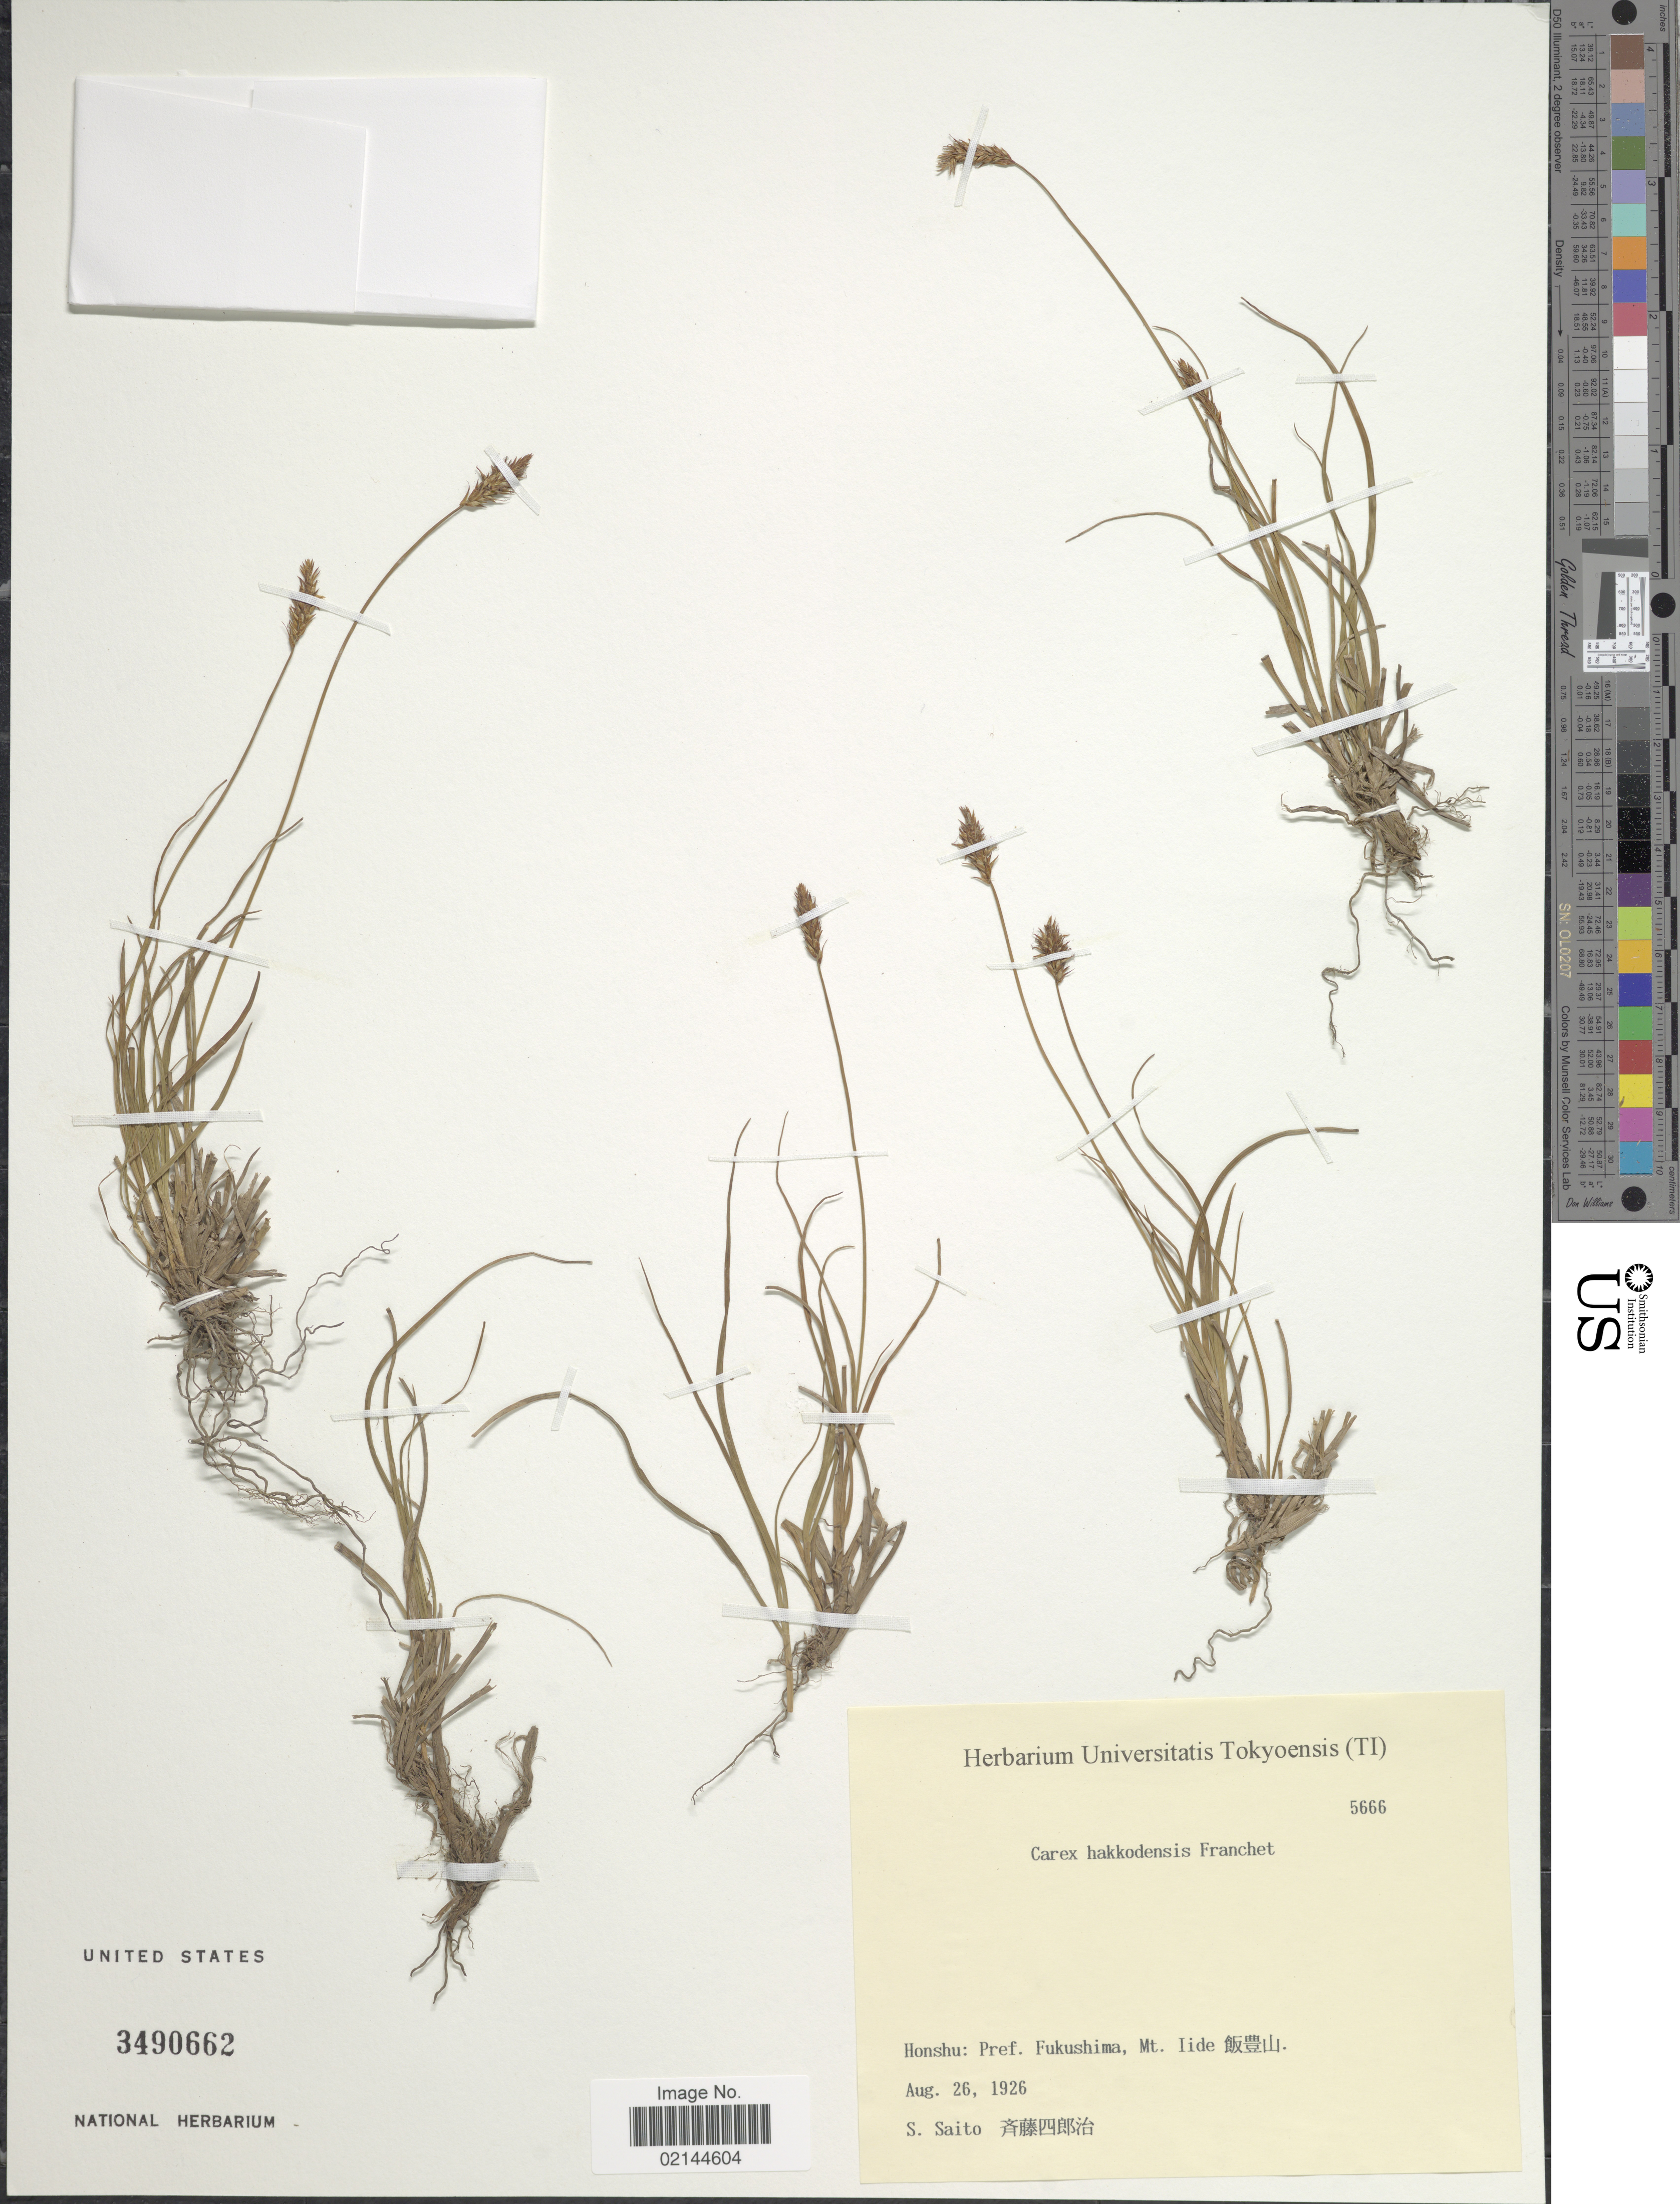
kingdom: Plantae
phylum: Tracheophyta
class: Liliopsida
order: Poales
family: Cyperaceae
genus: Carex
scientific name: Carex hakkodensis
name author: Franch.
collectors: S. Saito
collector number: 5666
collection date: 1926-08-26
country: Japan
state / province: Hukusima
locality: Honshu: Pref. Fukushima, Mt. Iide.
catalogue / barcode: US 3490662